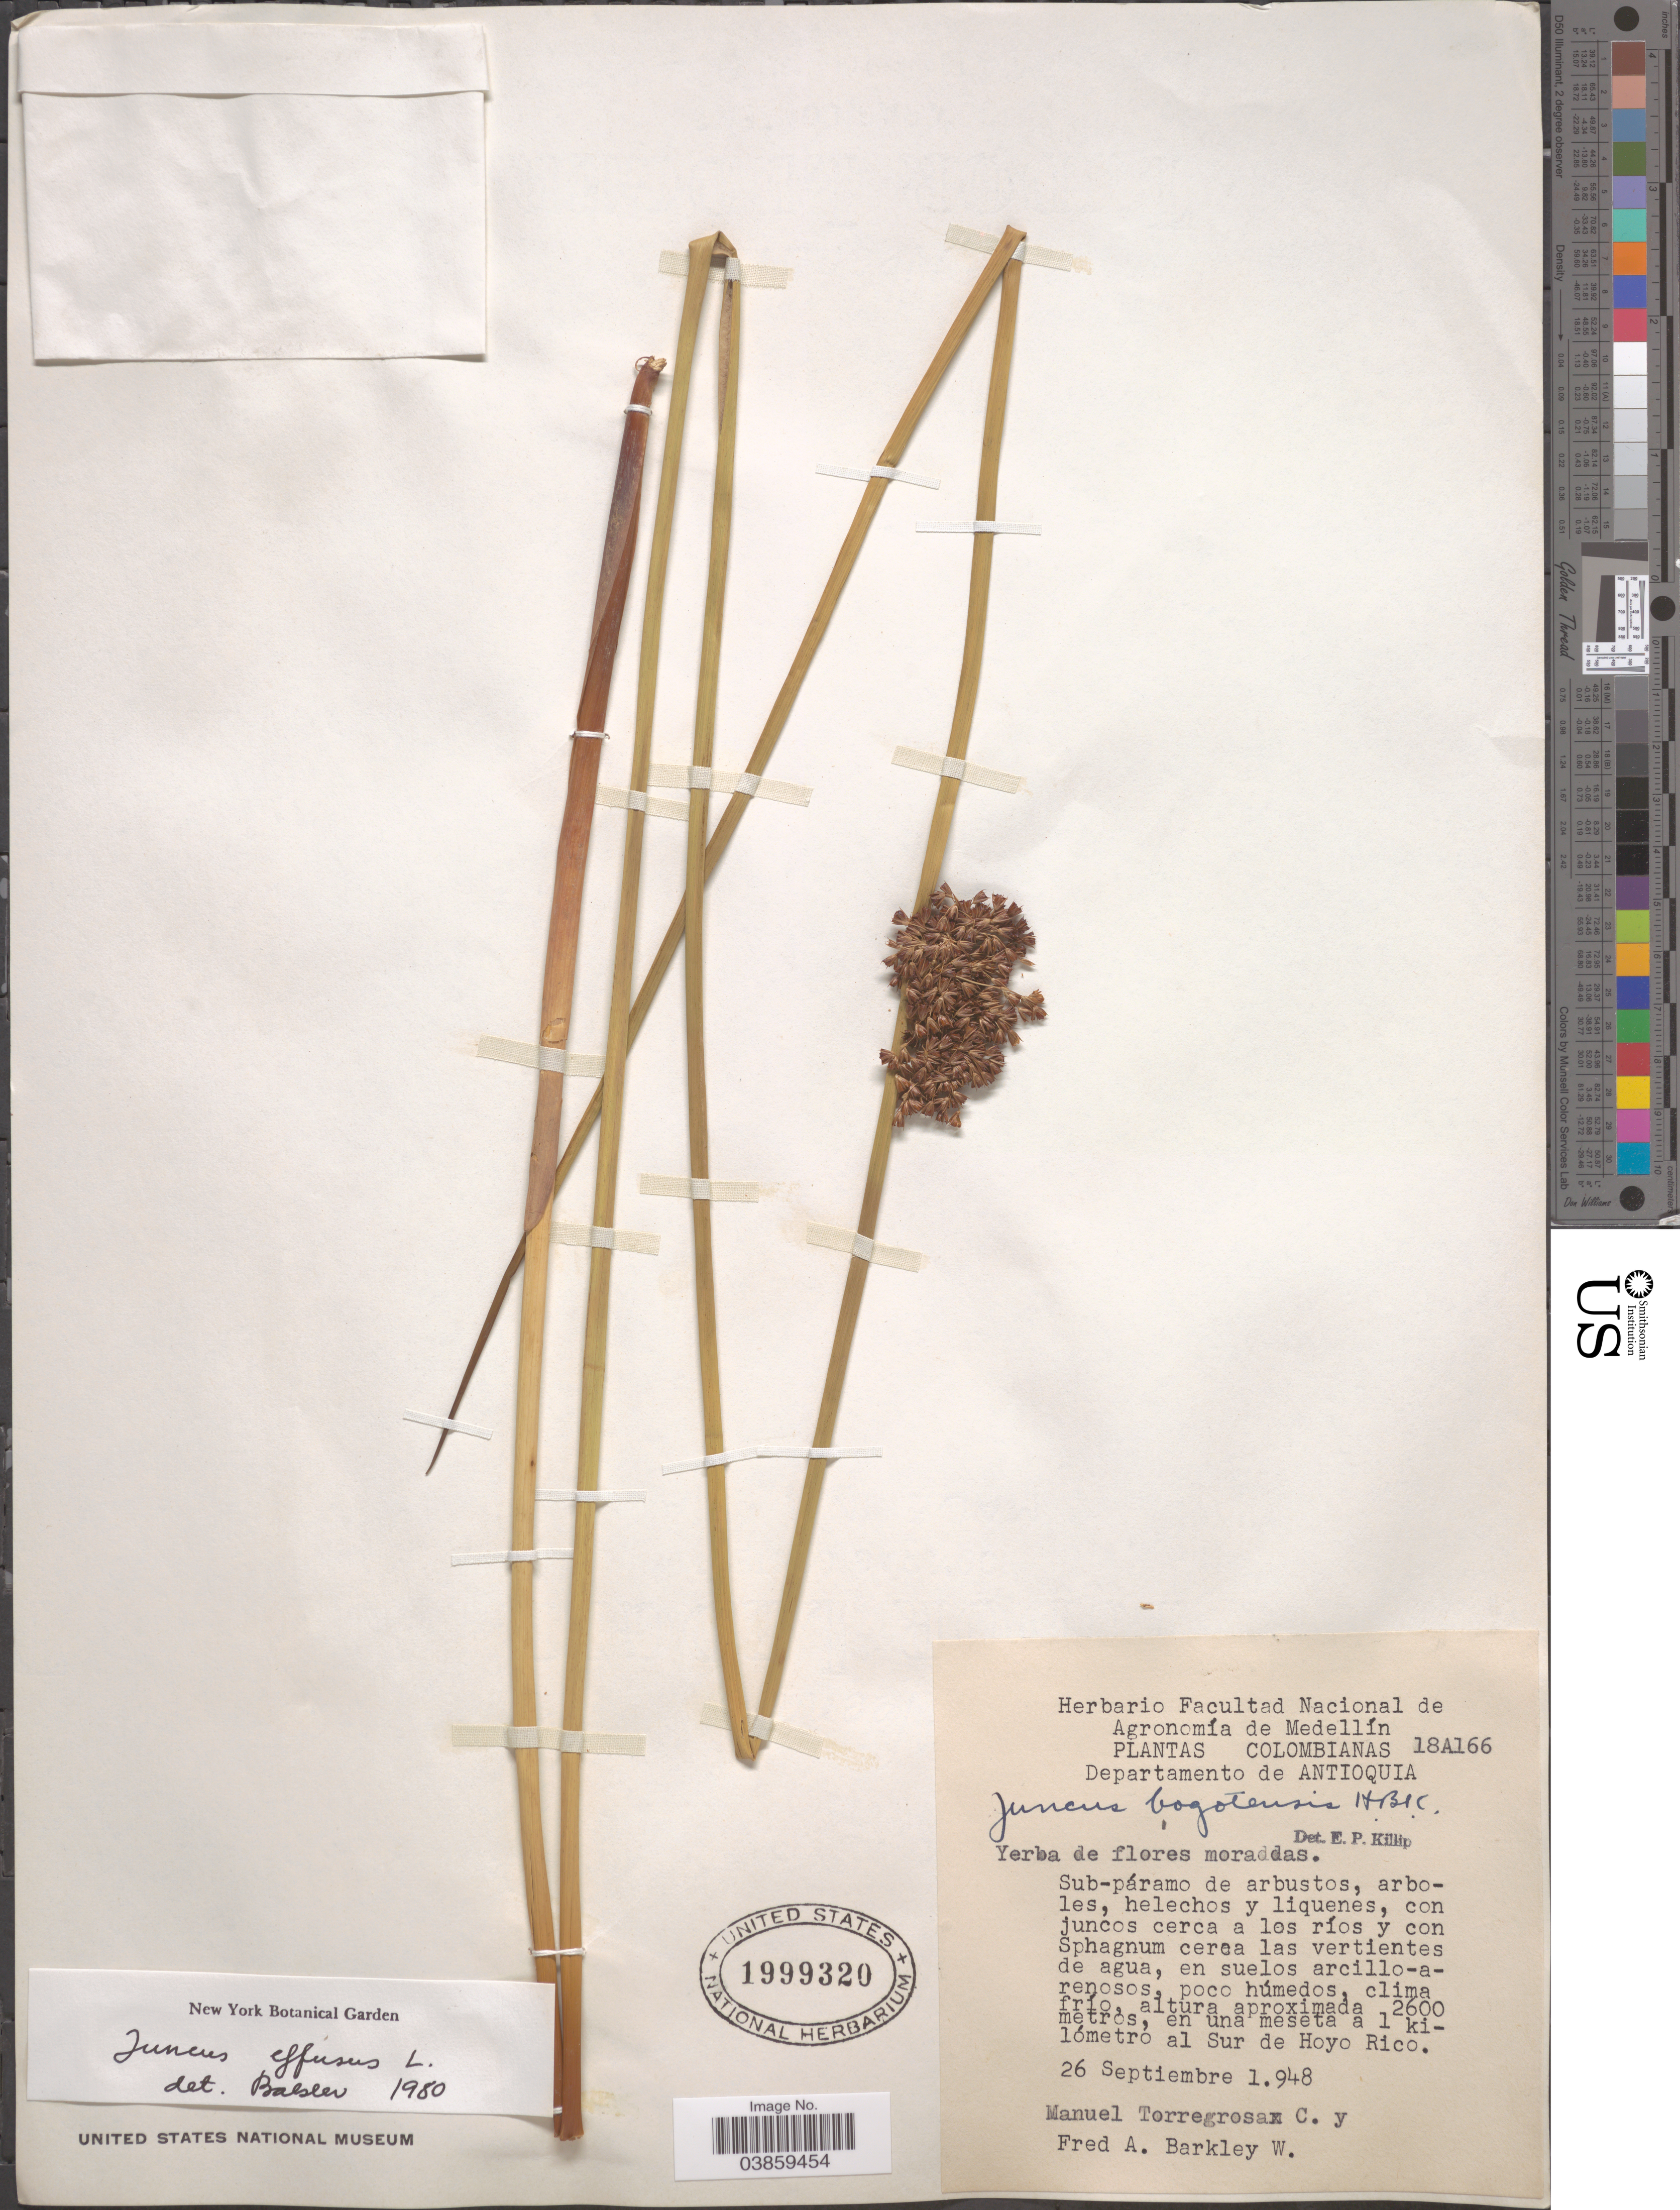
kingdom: Plantae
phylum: Tracheophyta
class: Liliopsida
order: Poales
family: Juncaceae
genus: Juncus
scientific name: Juncus effusus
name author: L.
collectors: M. Torregrosa & F. Barkley W.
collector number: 18A166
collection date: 1948-09-26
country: Colombia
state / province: Antioquia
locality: Departamento Antioquia. En una meseta a 1 kilómetro al Sur de Hoyo Rico.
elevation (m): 2600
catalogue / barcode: US 1999320